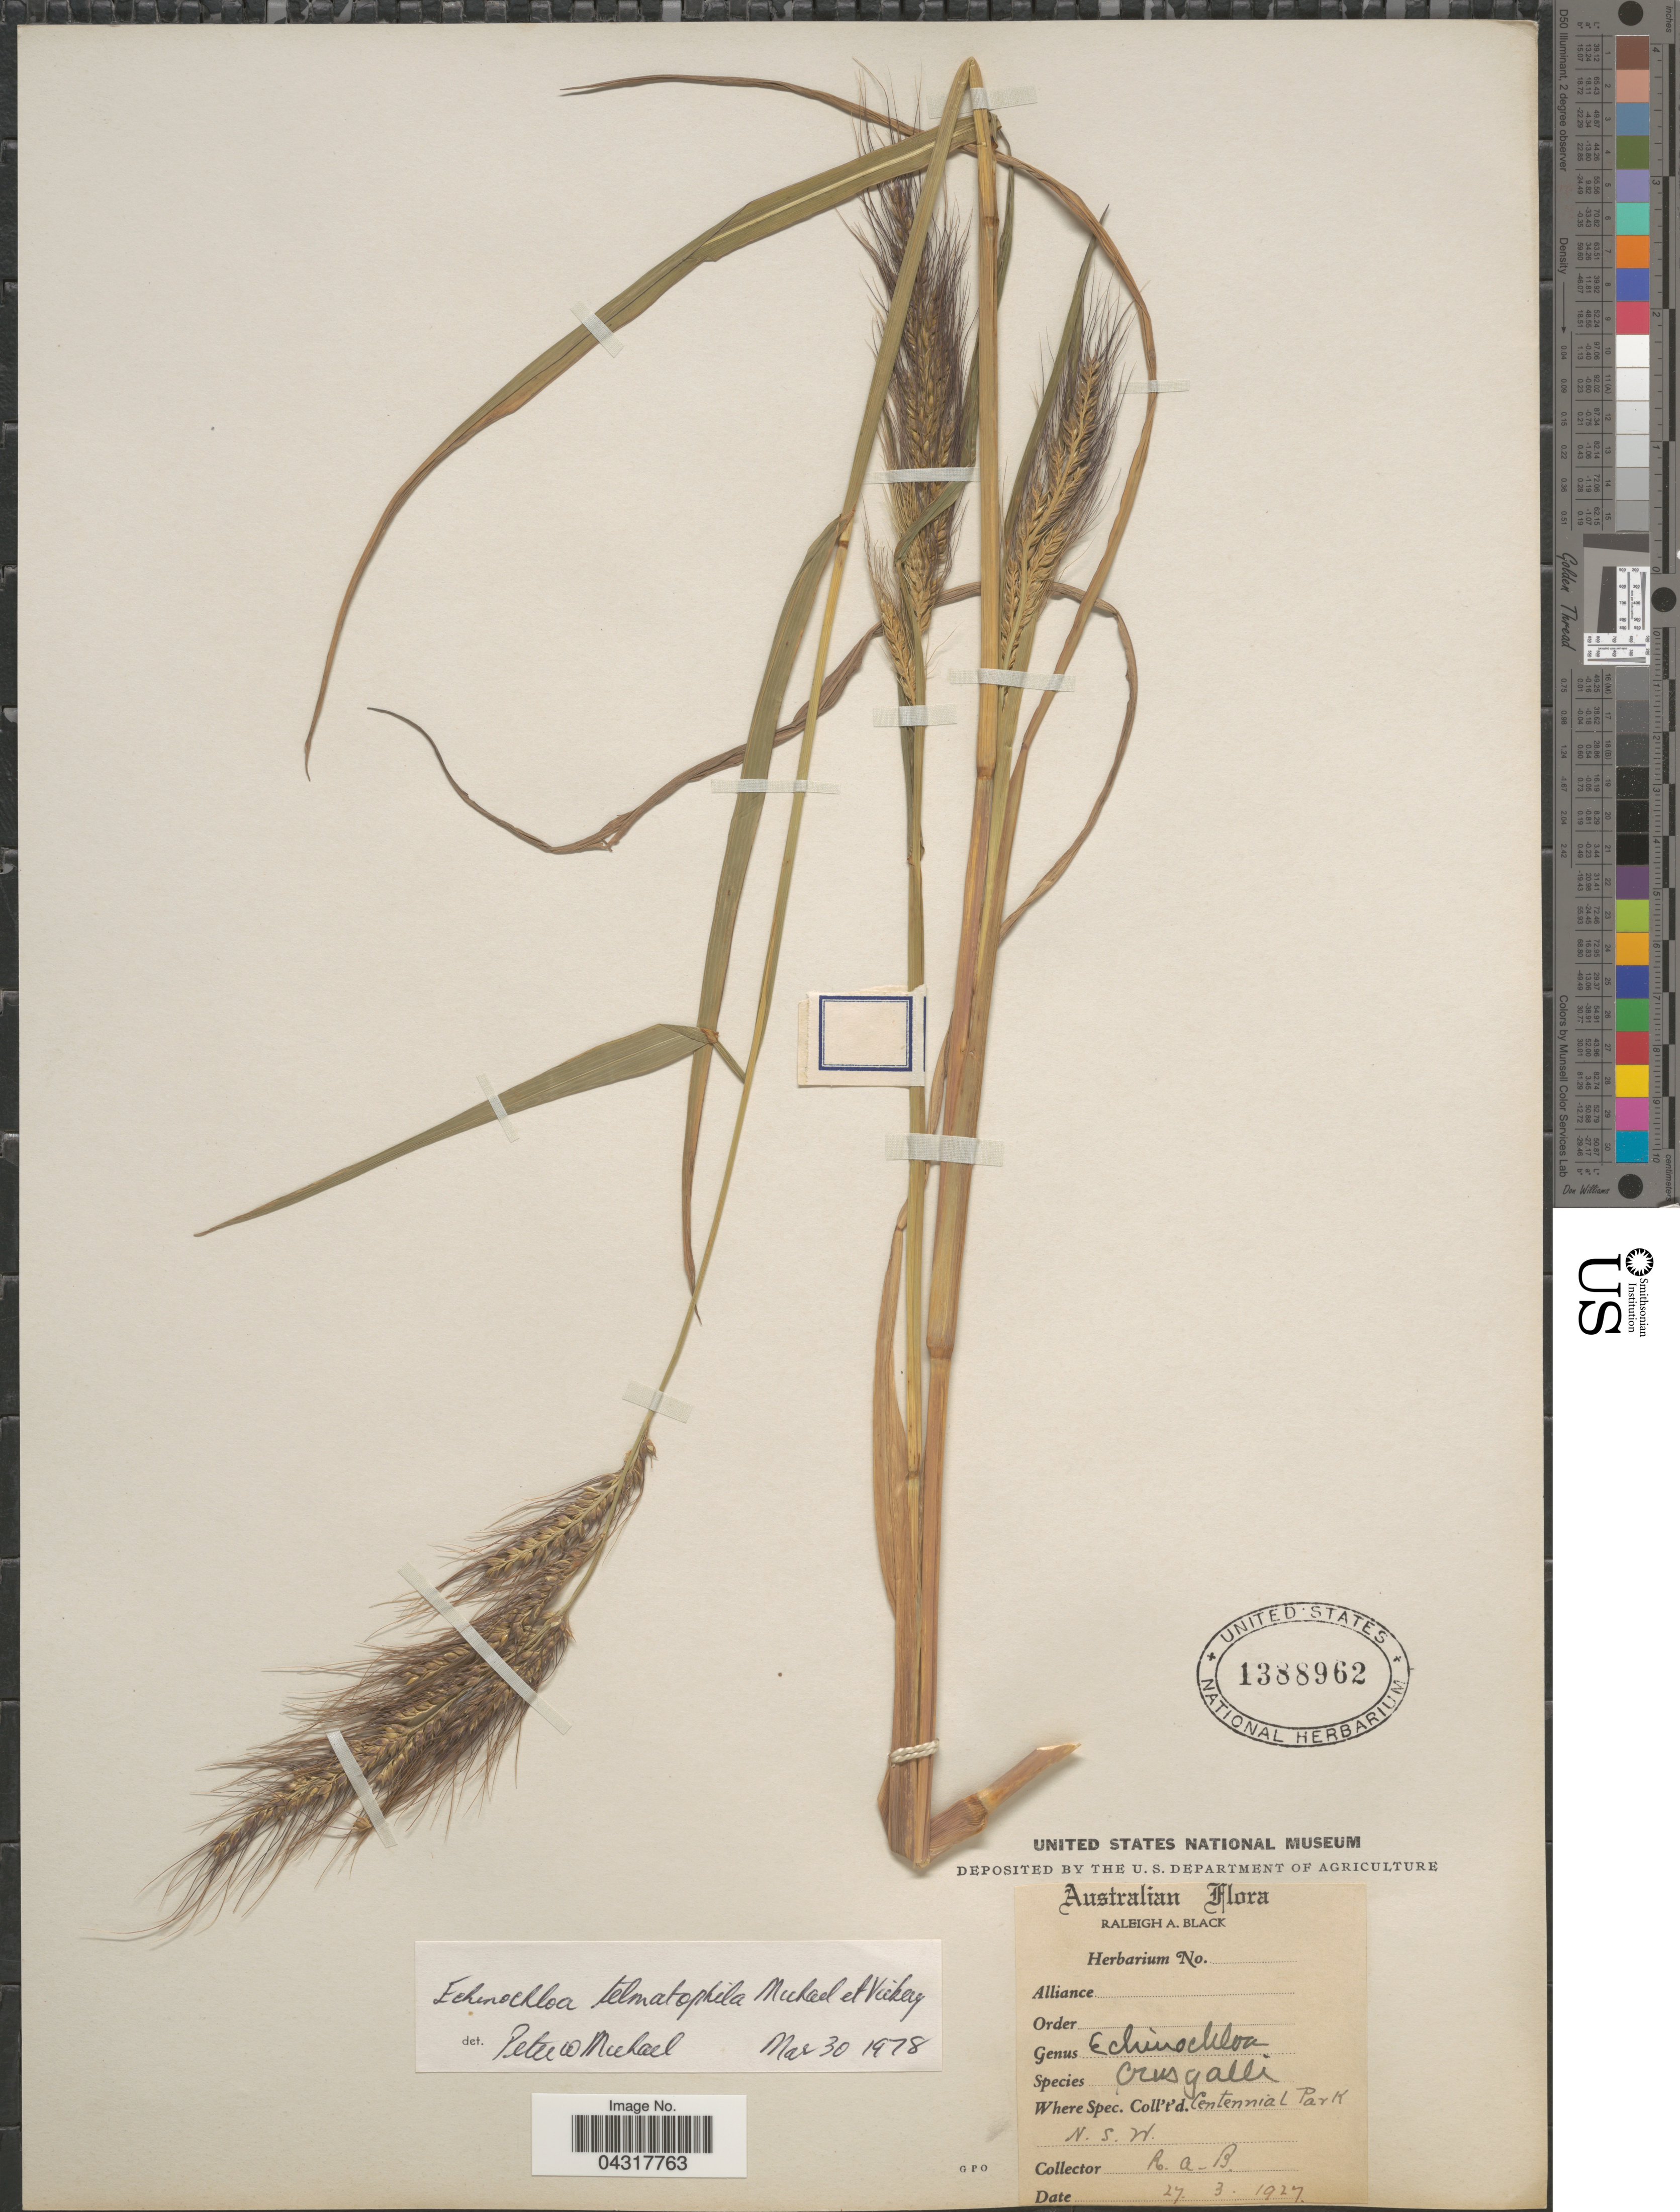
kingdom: Plantae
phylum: Tracheophyta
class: Liliopsida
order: Poales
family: Poaceae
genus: Echinochloa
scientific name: Echinochloa telmatophila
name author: P.W. Michael & Vickery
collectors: R. A. Black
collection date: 1927-03-27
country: Australia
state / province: New South Wales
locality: Centennial Park.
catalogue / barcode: US 1388962